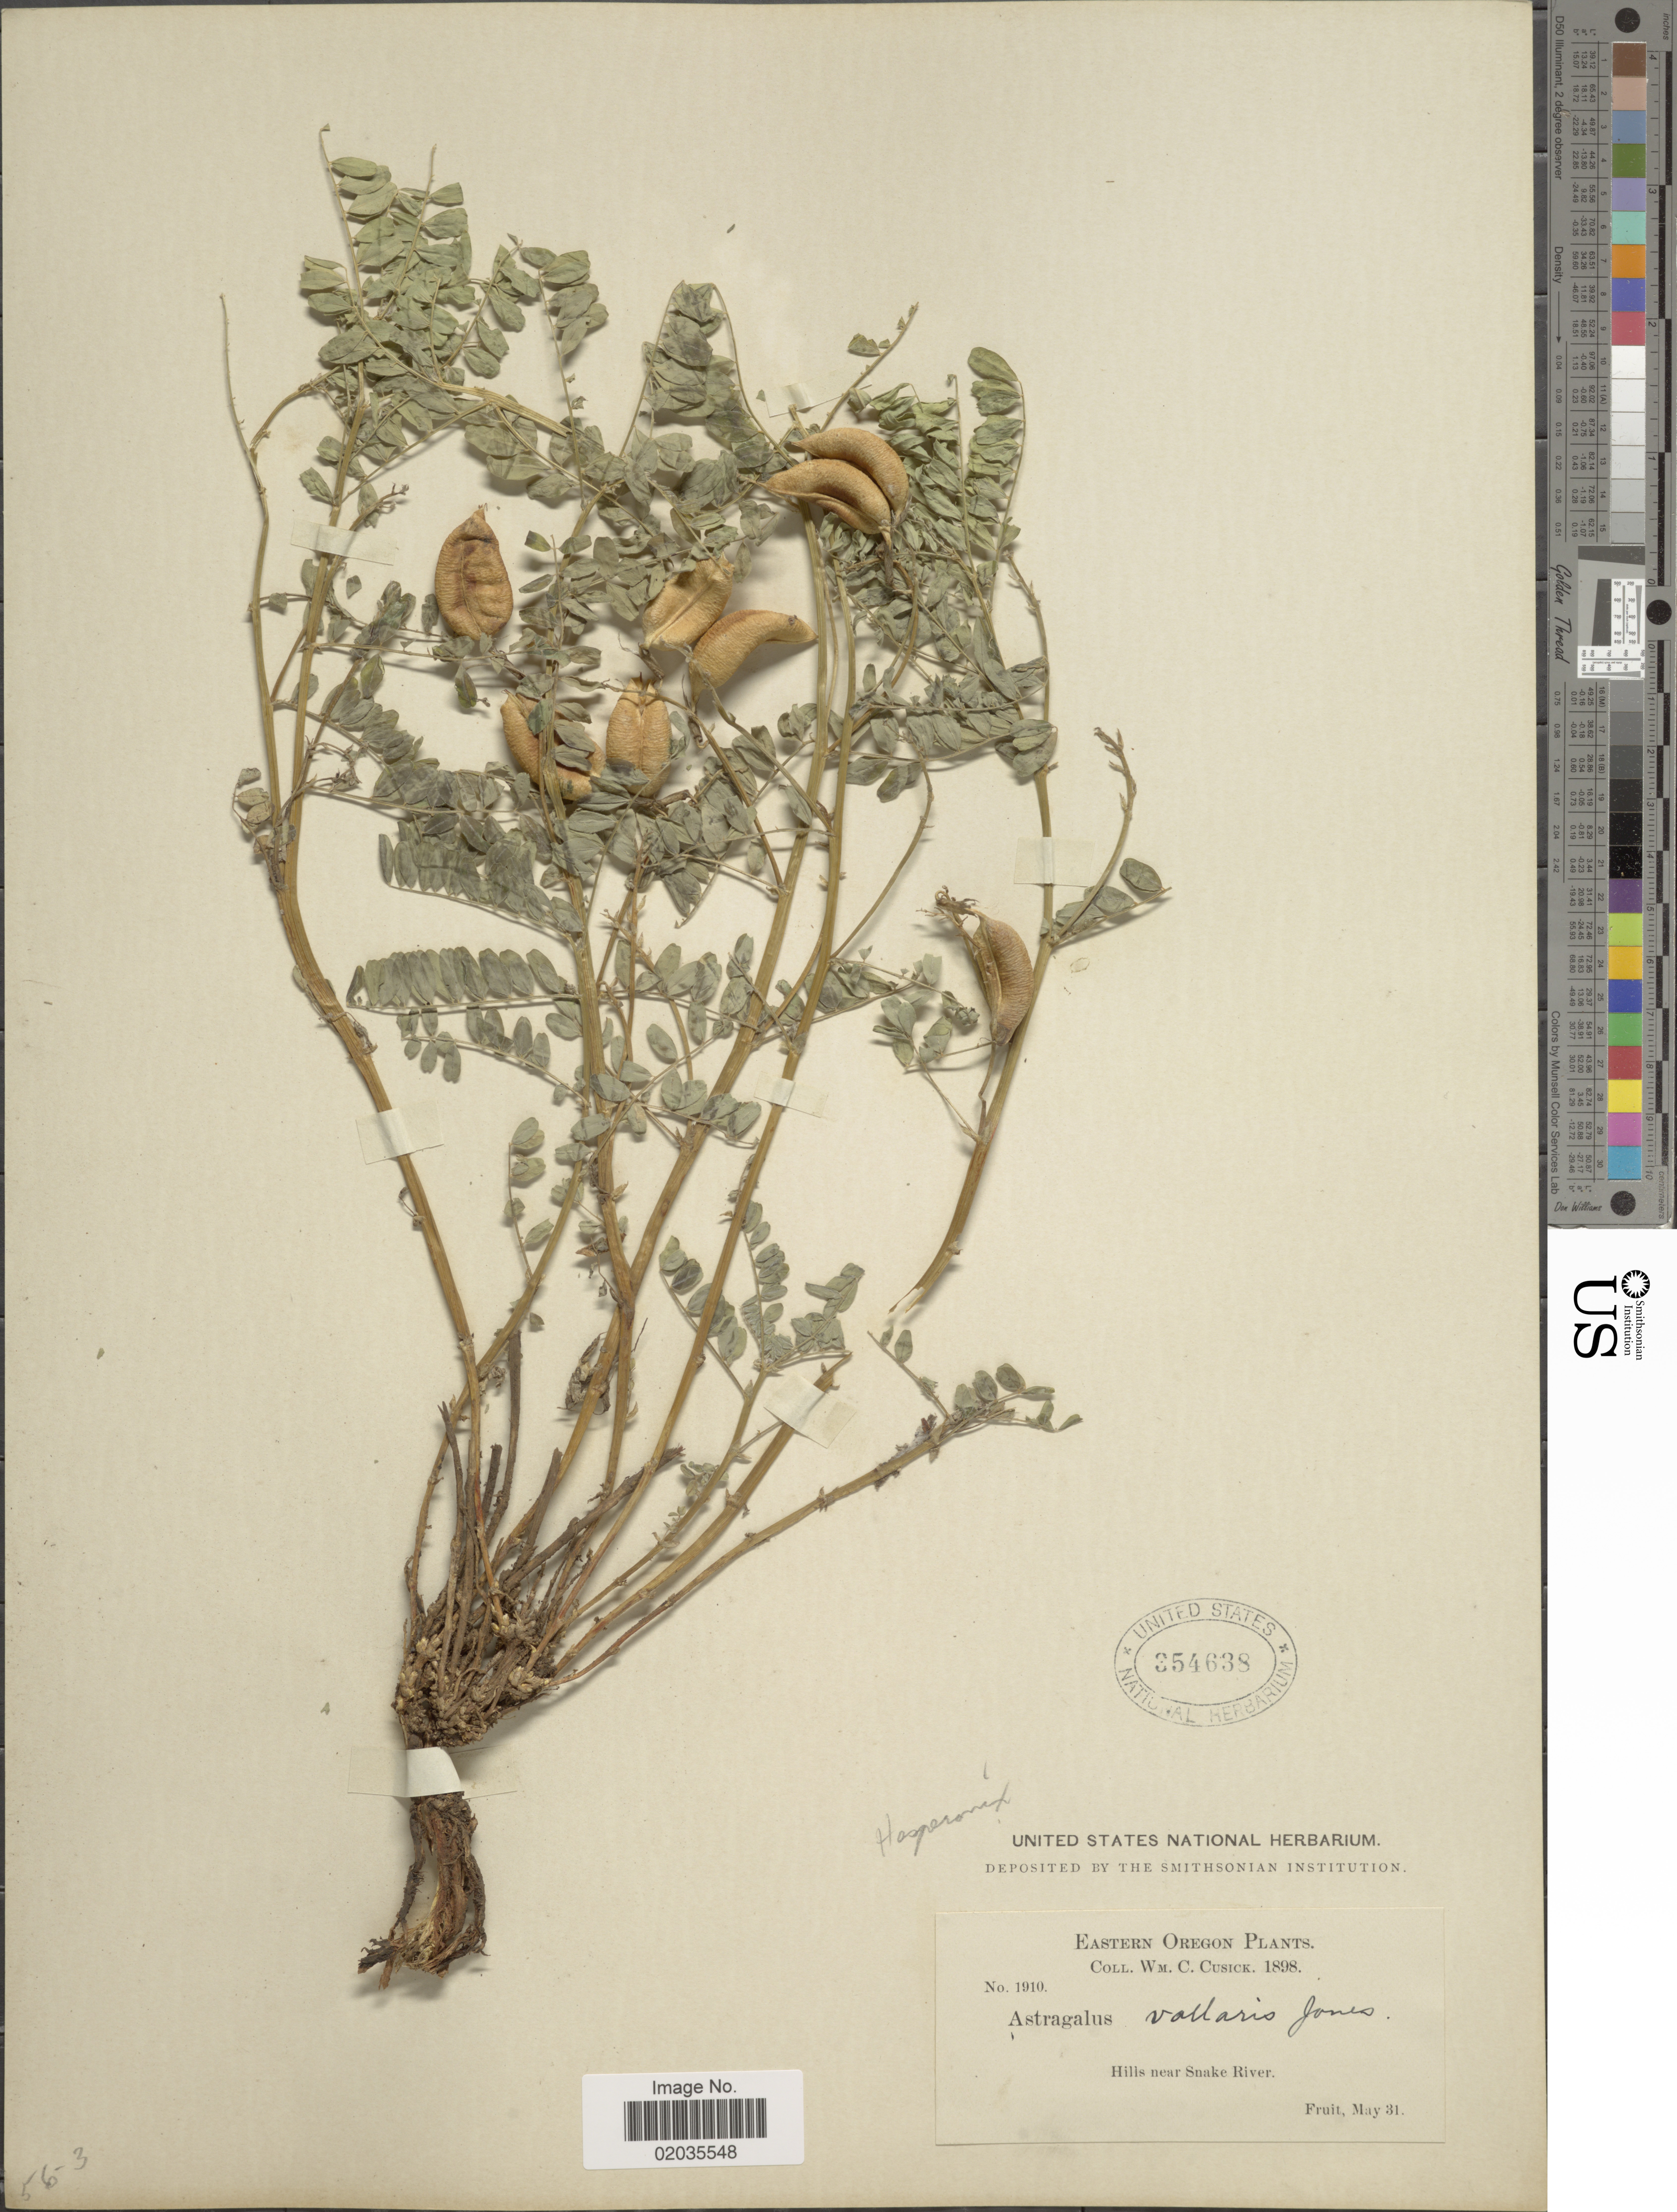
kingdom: Plantae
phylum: Tracheophyta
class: Magnoliopsida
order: Fabales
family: Fabaceae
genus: Astragalus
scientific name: Astragalus vallaris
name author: M.E. Jones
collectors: W. C. Cusick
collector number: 1910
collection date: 1898-05-31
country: United States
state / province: Oregon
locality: Eastern Oregon. near Snake River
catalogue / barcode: US 354638